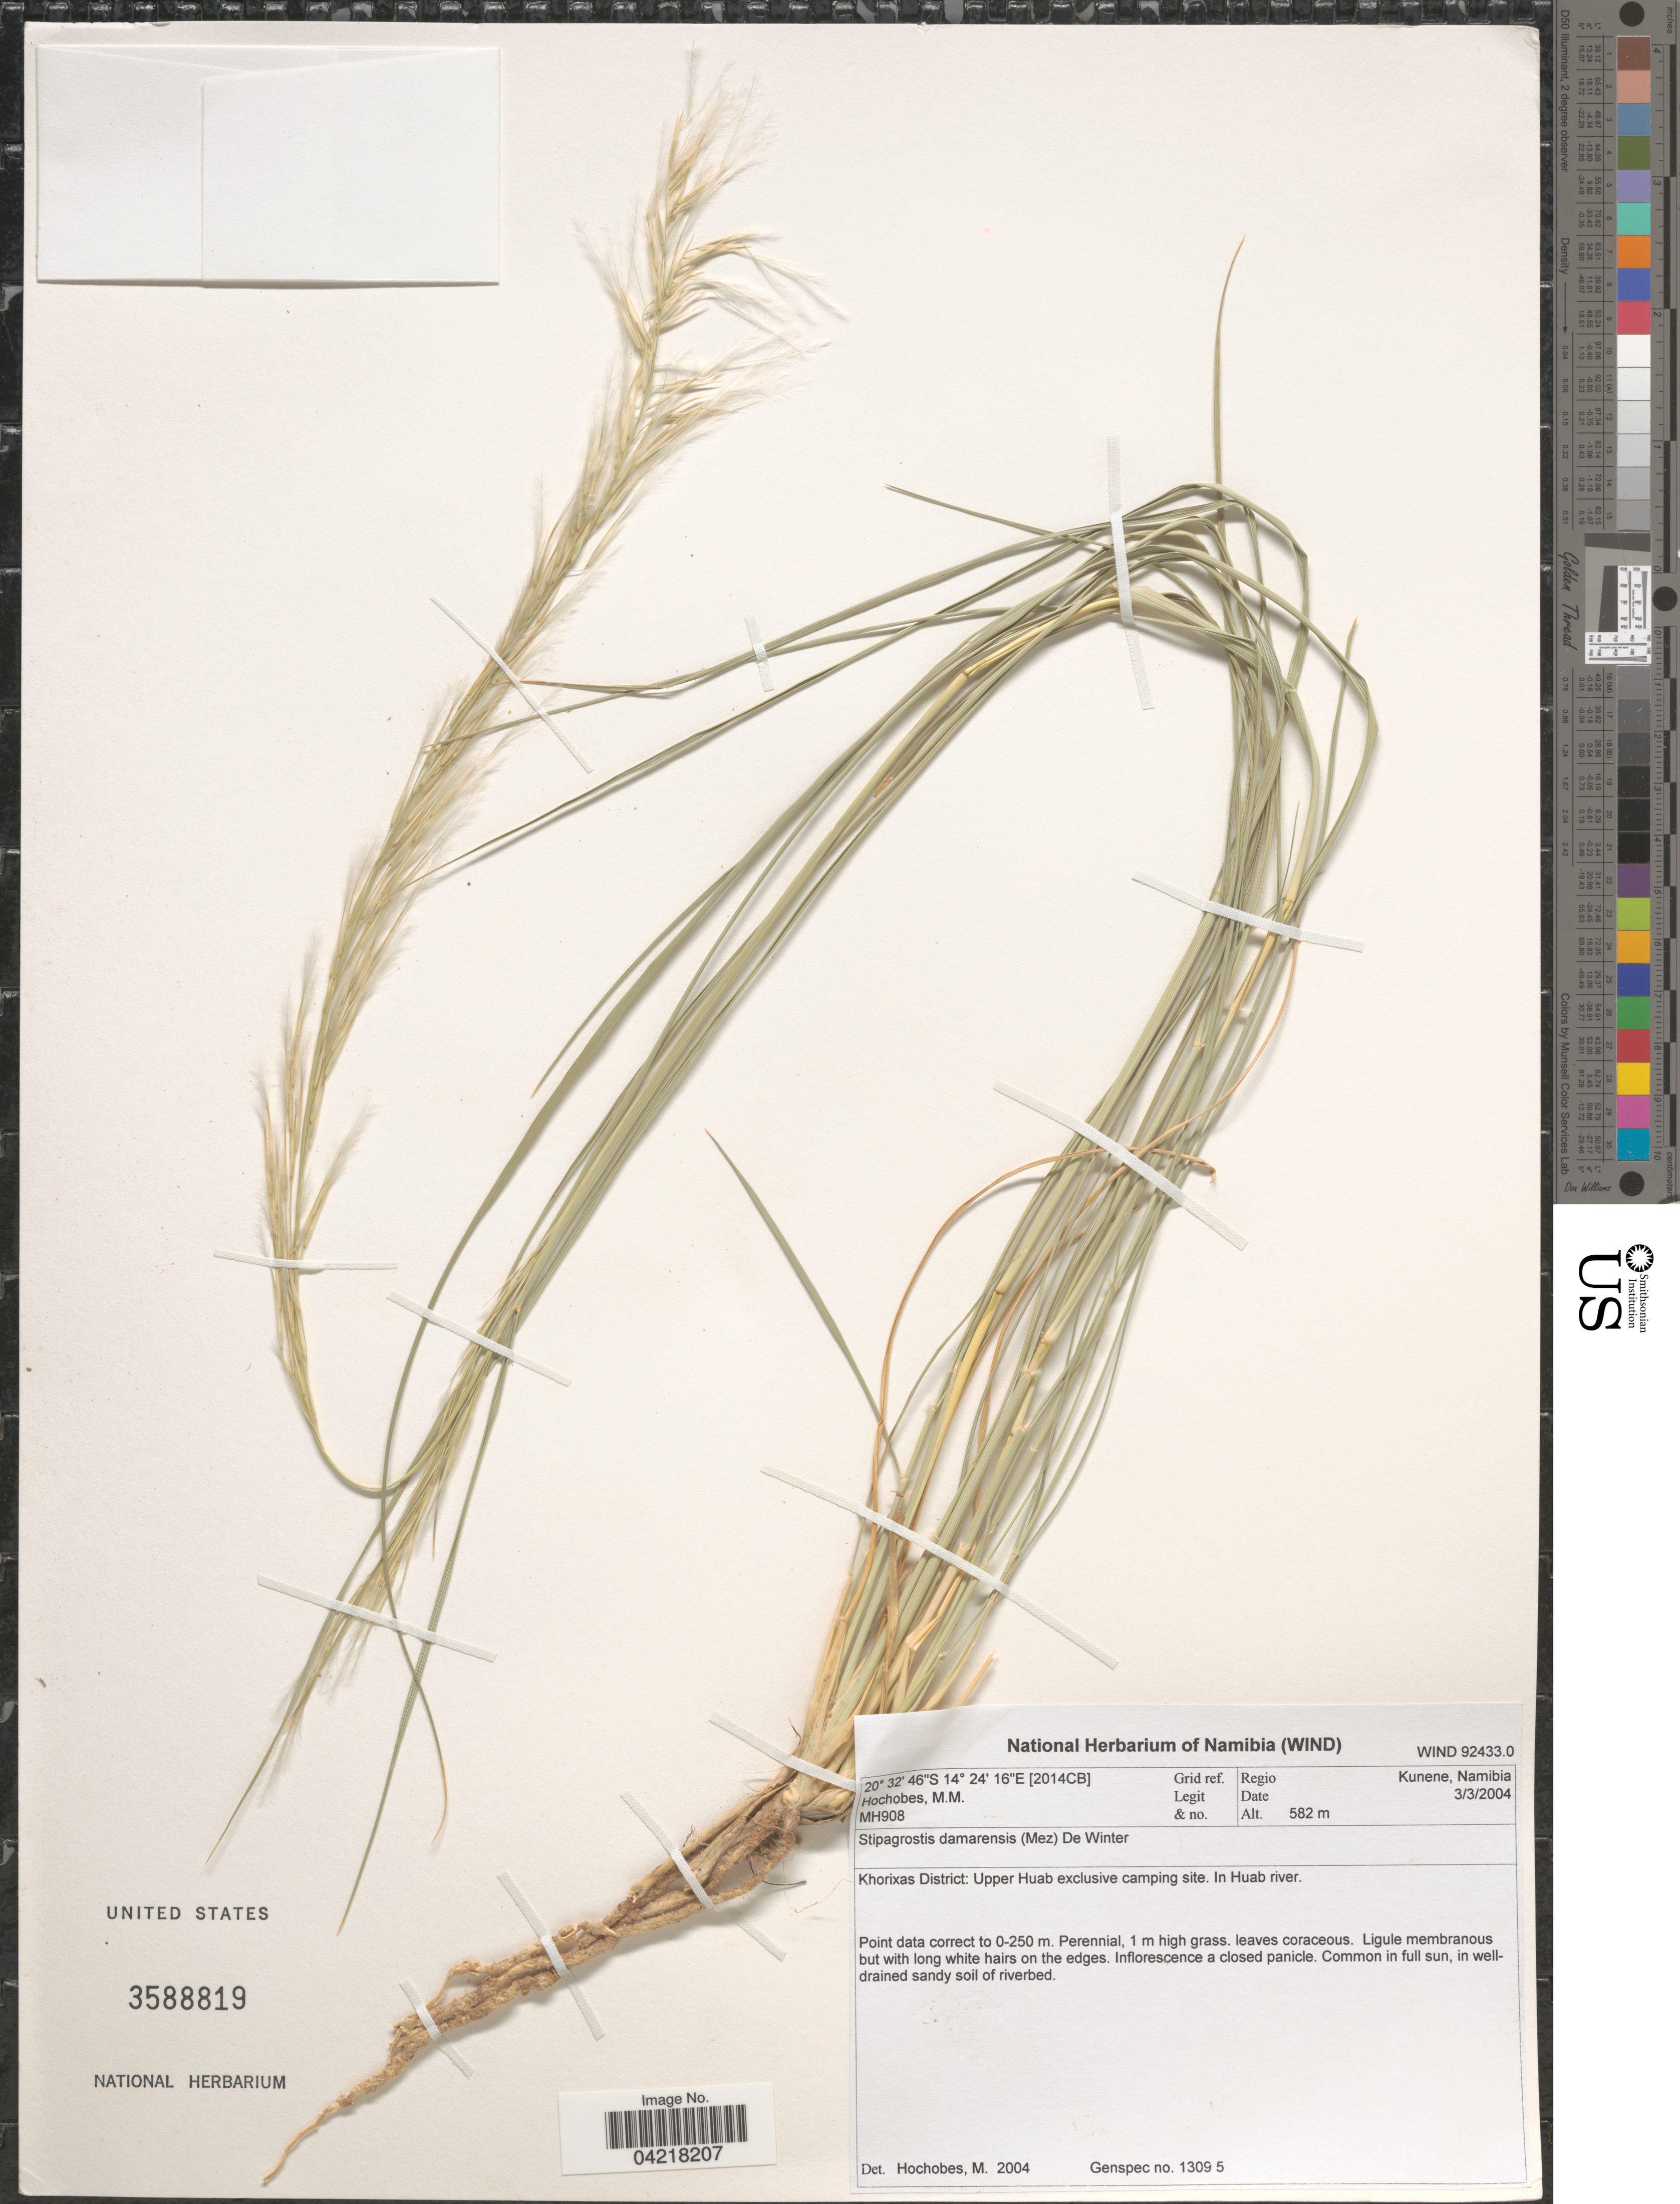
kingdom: Plantae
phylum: Tracheophyta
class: Liliopsida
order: Poales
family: Poaceae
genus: Stipagrostis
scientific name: Stipagrostis damarensis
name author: (Mez) De Winter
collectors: M. Hochobes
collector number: MH908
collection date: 2004-03-03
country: Namibia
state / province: Kunene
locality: Khorixas District: Upper Huab exclusive camping site. In Huab river. [2014CB] Grid ref. Regio Kunene, Naimibia.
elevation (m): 582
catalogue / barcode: US 3588819